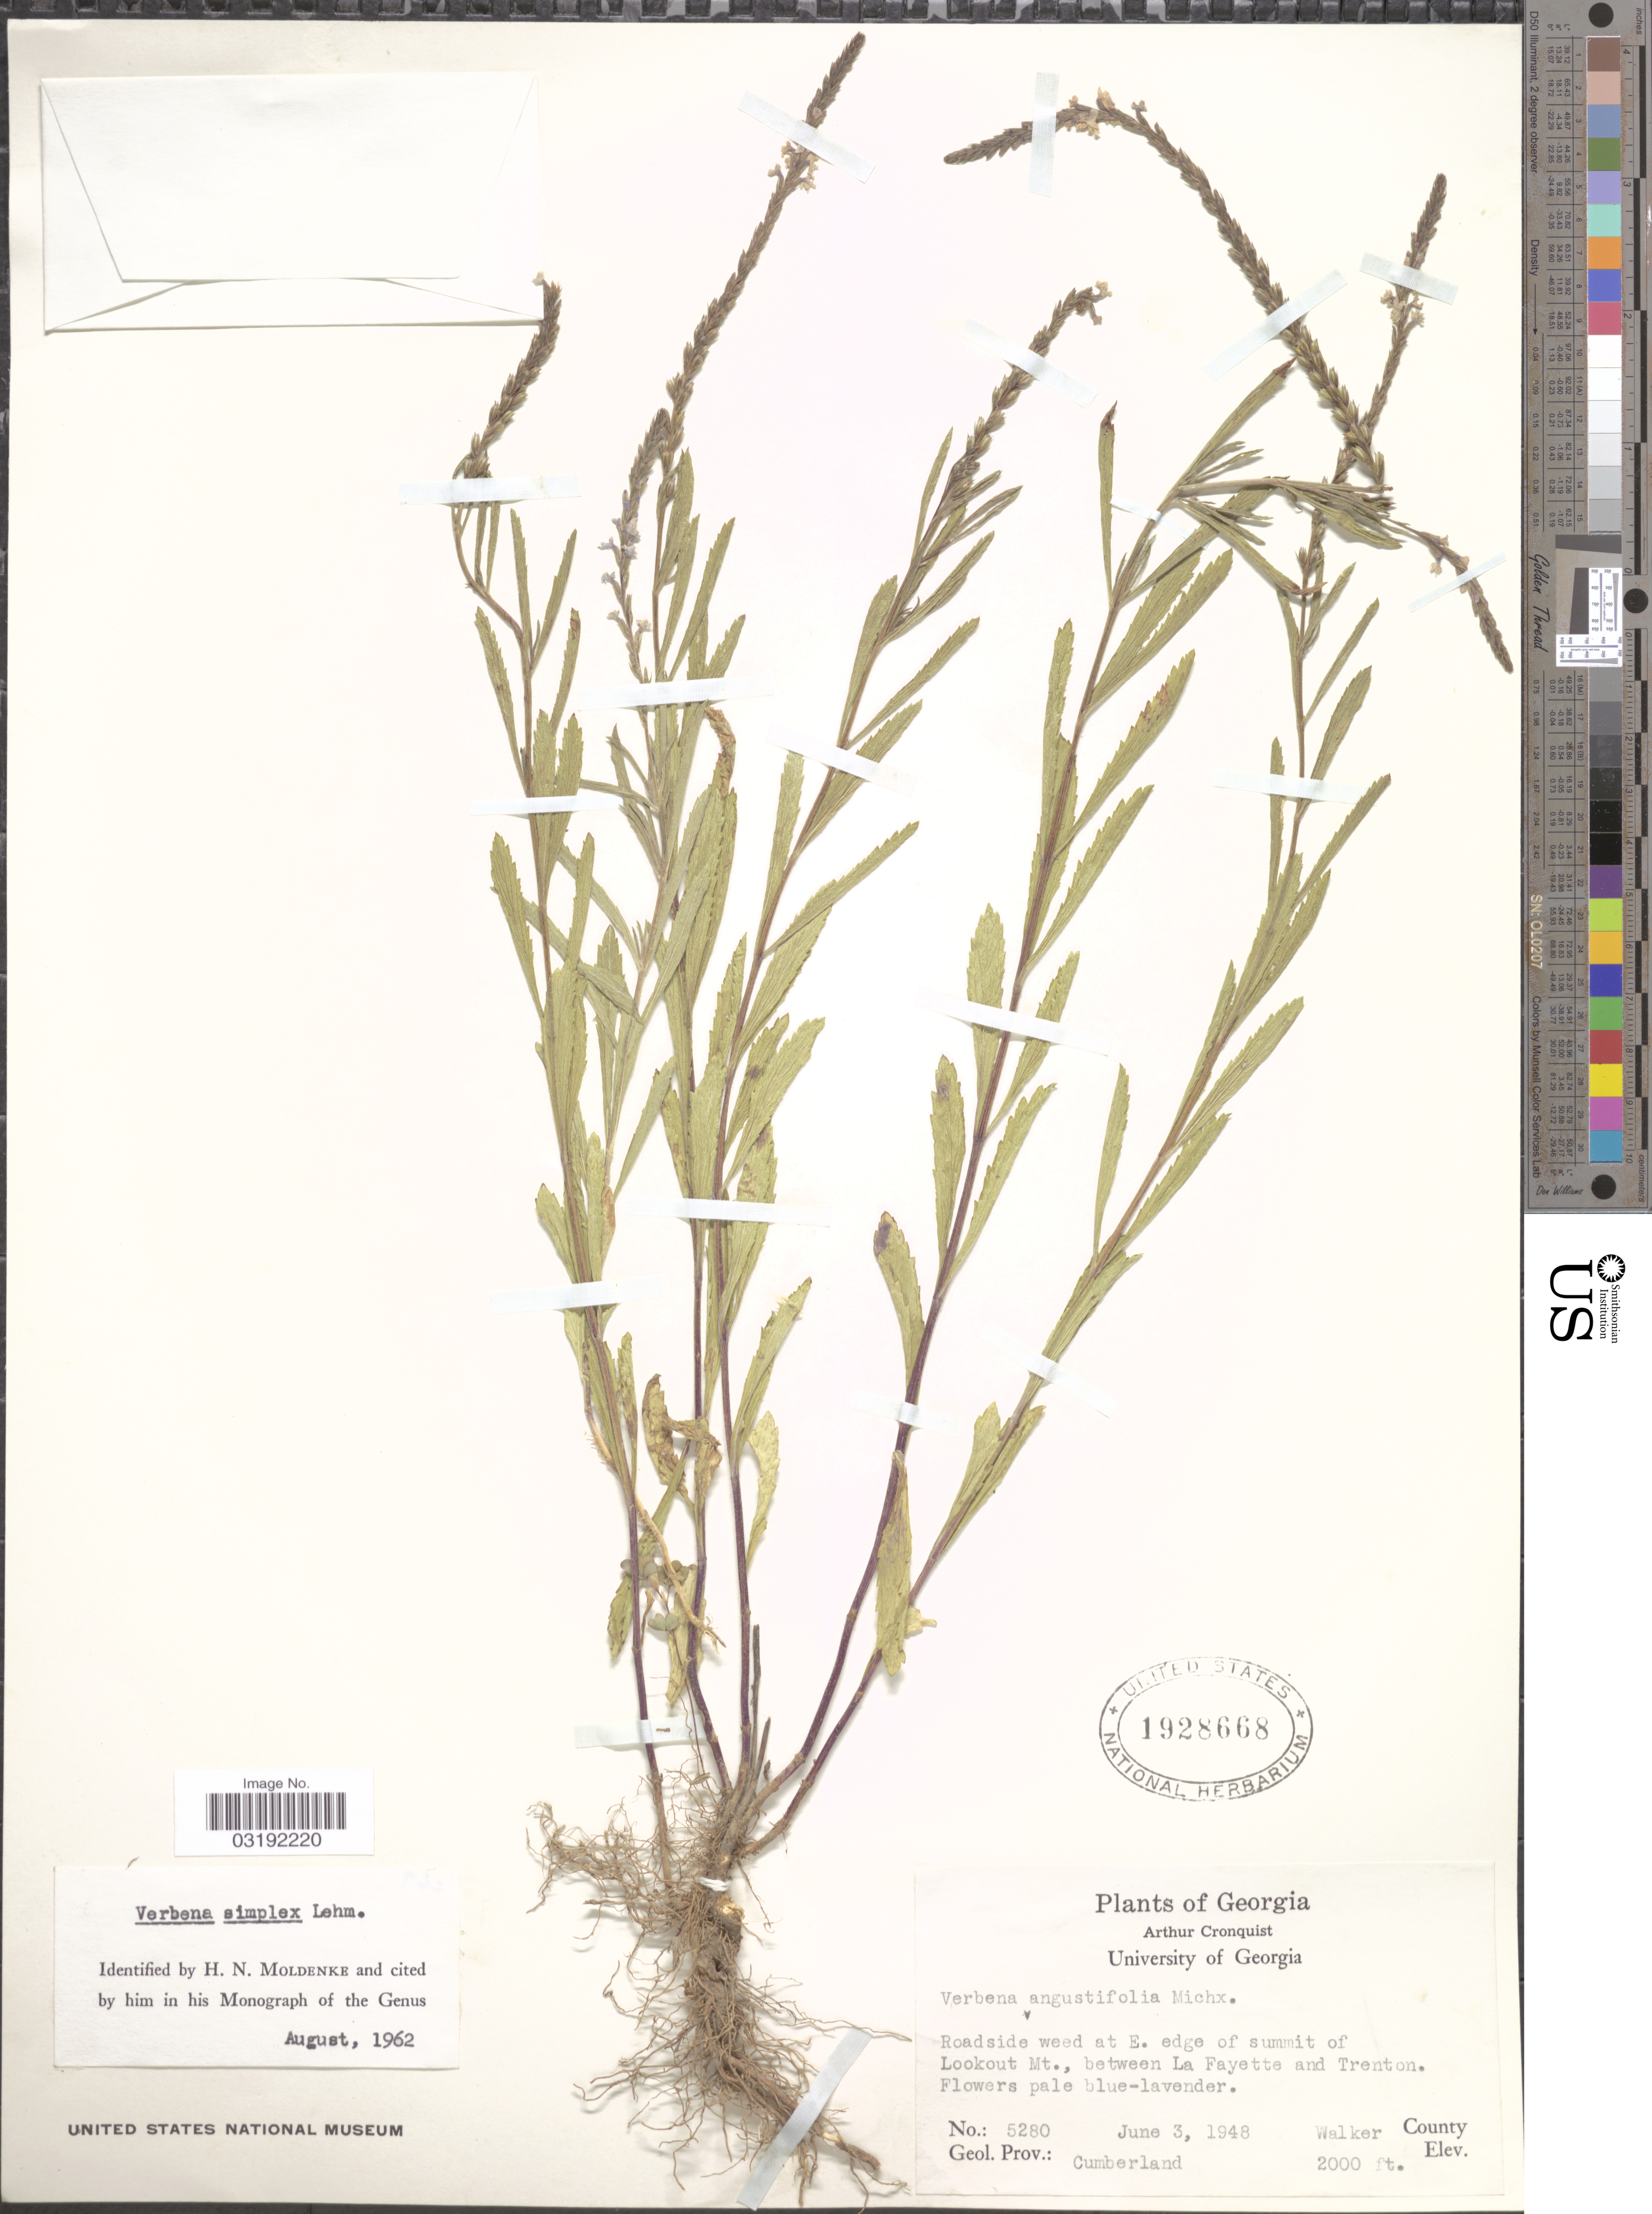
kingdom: Plantae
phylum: Tracheophyta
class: Magnoliopsida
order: Lamiales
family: Verbenaceae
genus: Verbena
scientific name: Verbena simplex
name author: F. Lehm.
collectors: A. J. Cronquist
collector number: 5280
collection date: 1948-06-03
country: United States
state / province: Georgia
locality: Roadside weed at E. edge of summit of Lookout Mt., between La Fayette and Trenton. Walker County.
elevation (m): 610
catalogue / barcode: US 1928668